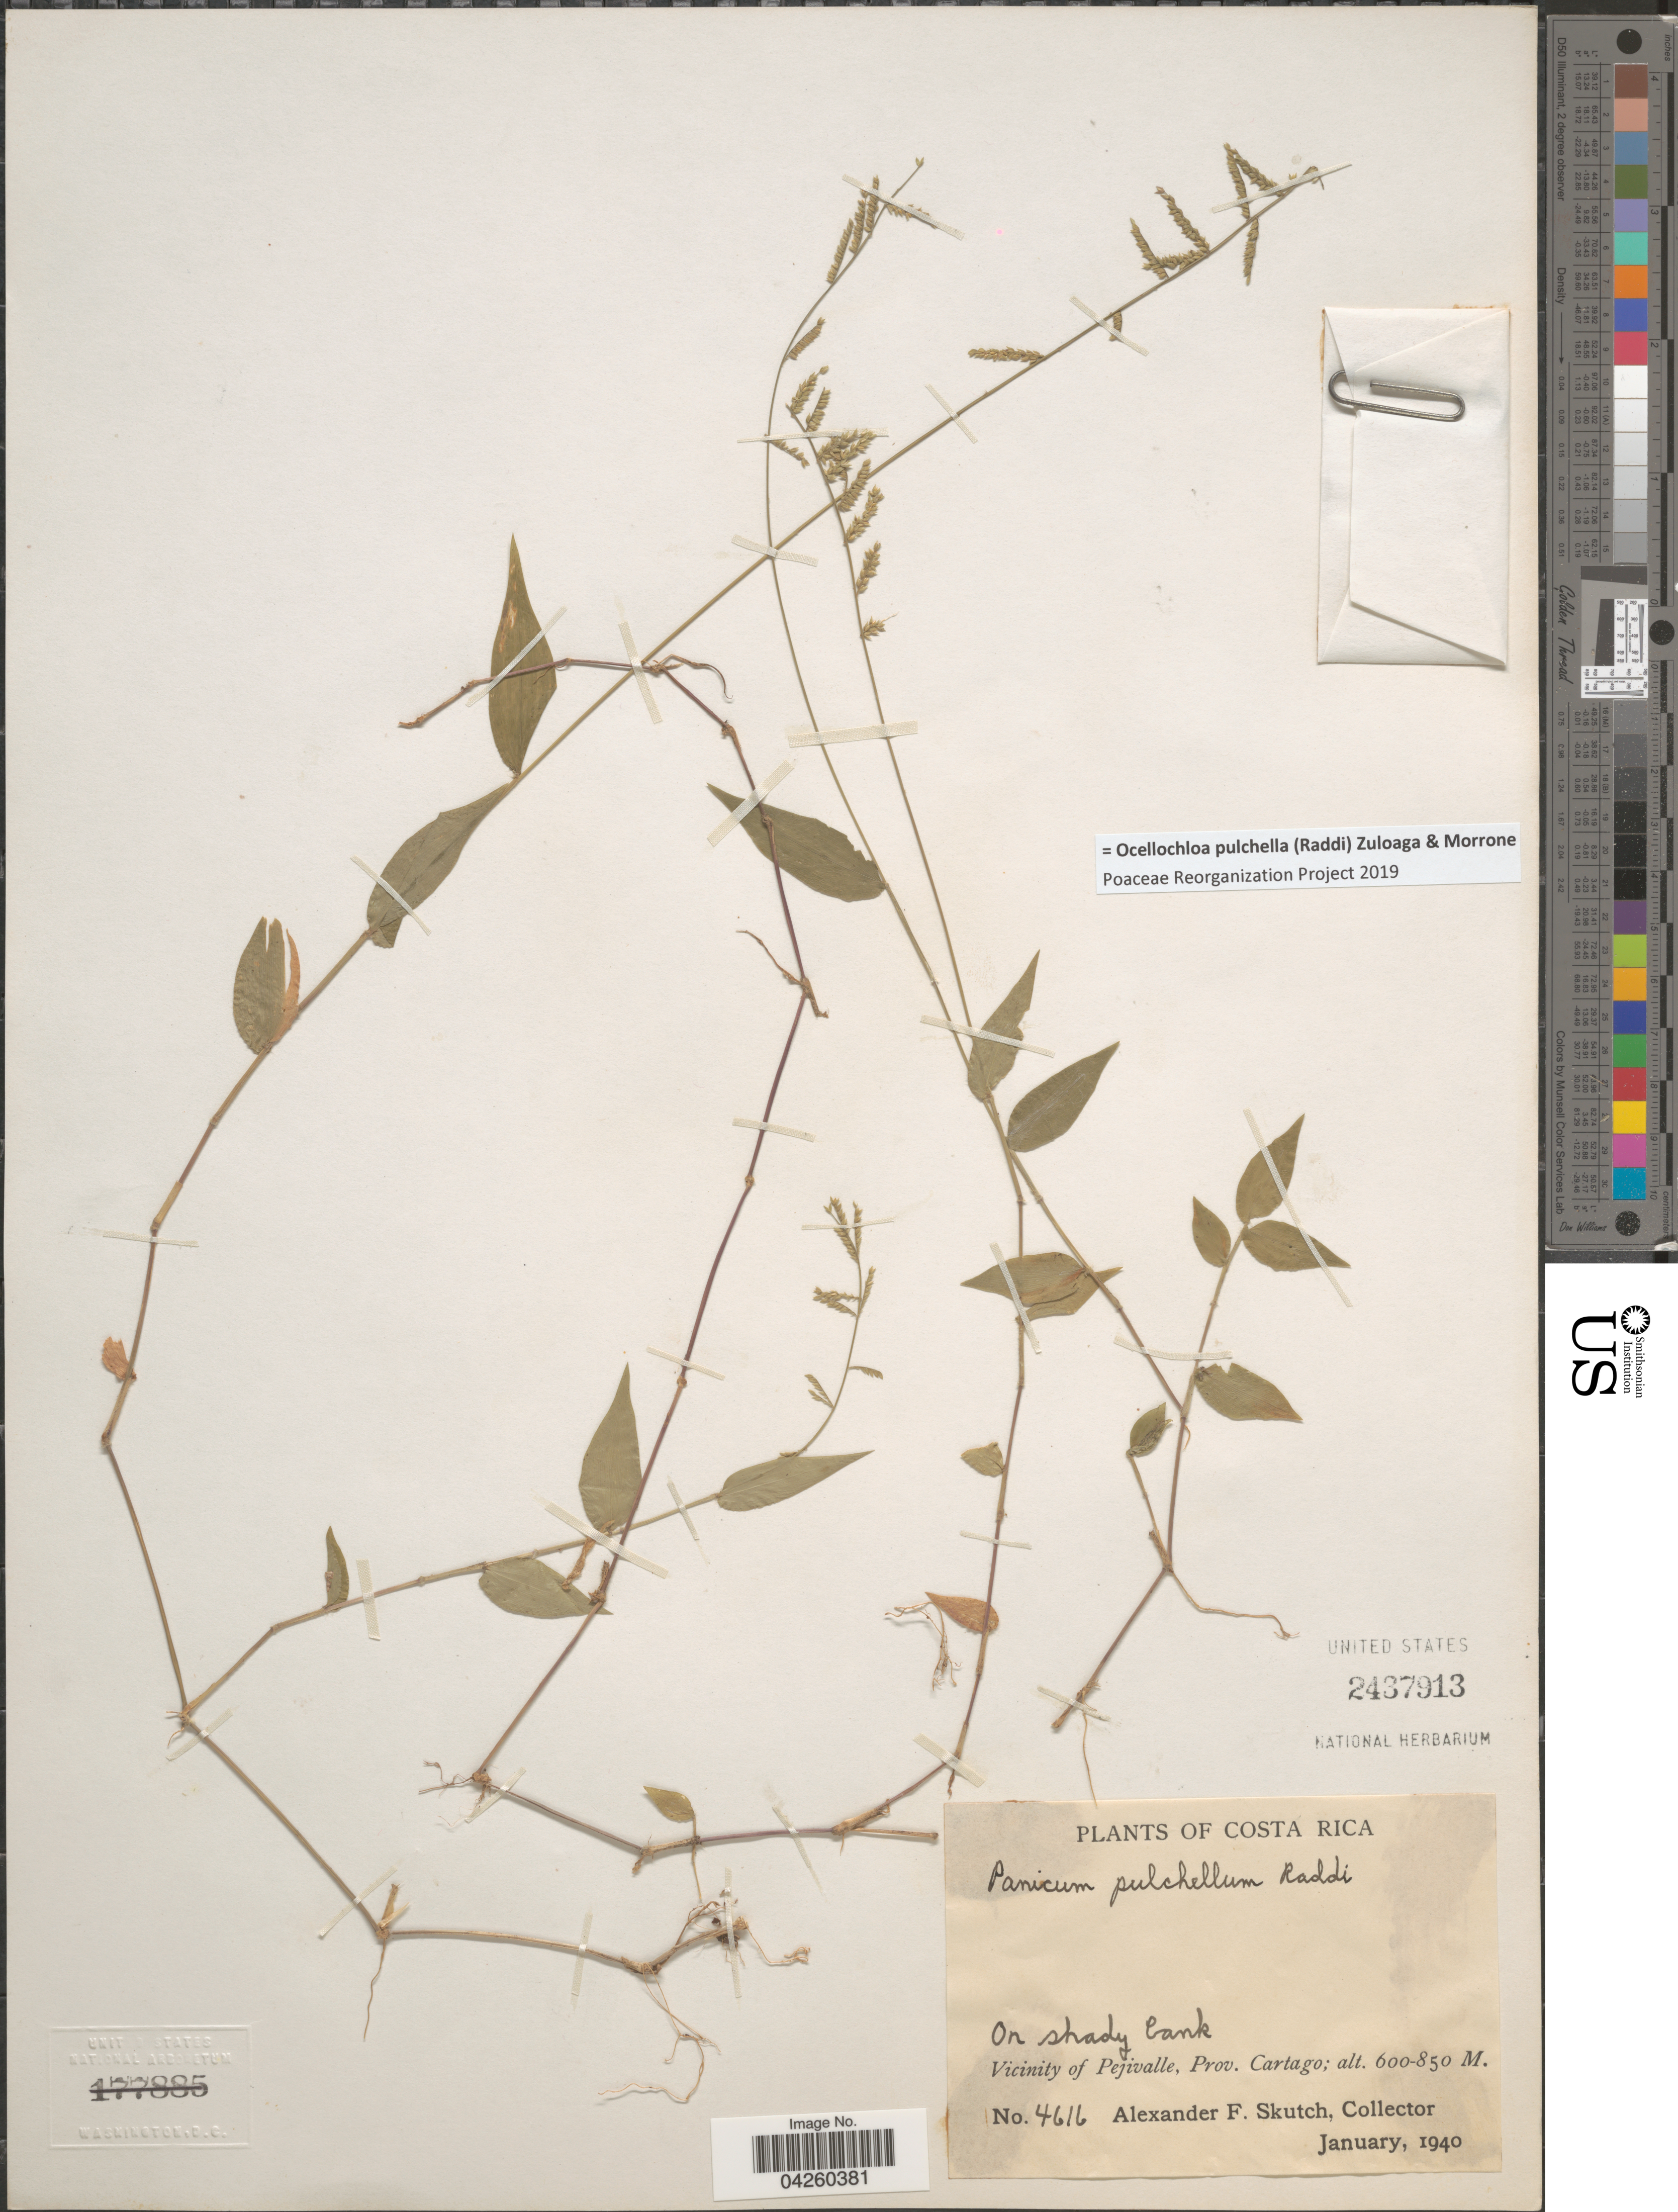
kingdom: Plantae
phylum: Tracheophyta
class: Liliopsida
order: Poales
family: Poaceae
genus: Ocellochloa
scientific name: Ocellochloa pulchella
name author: (Raddi) Zuloaga & Morrone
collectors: A. F. Skutch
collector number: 4616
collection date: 1940-01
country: Costa Rica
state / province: Cartago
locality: On shady bank. Vicinity of Pejivalle, Prov. Cartago.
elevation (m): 600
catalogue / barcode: US 2437913